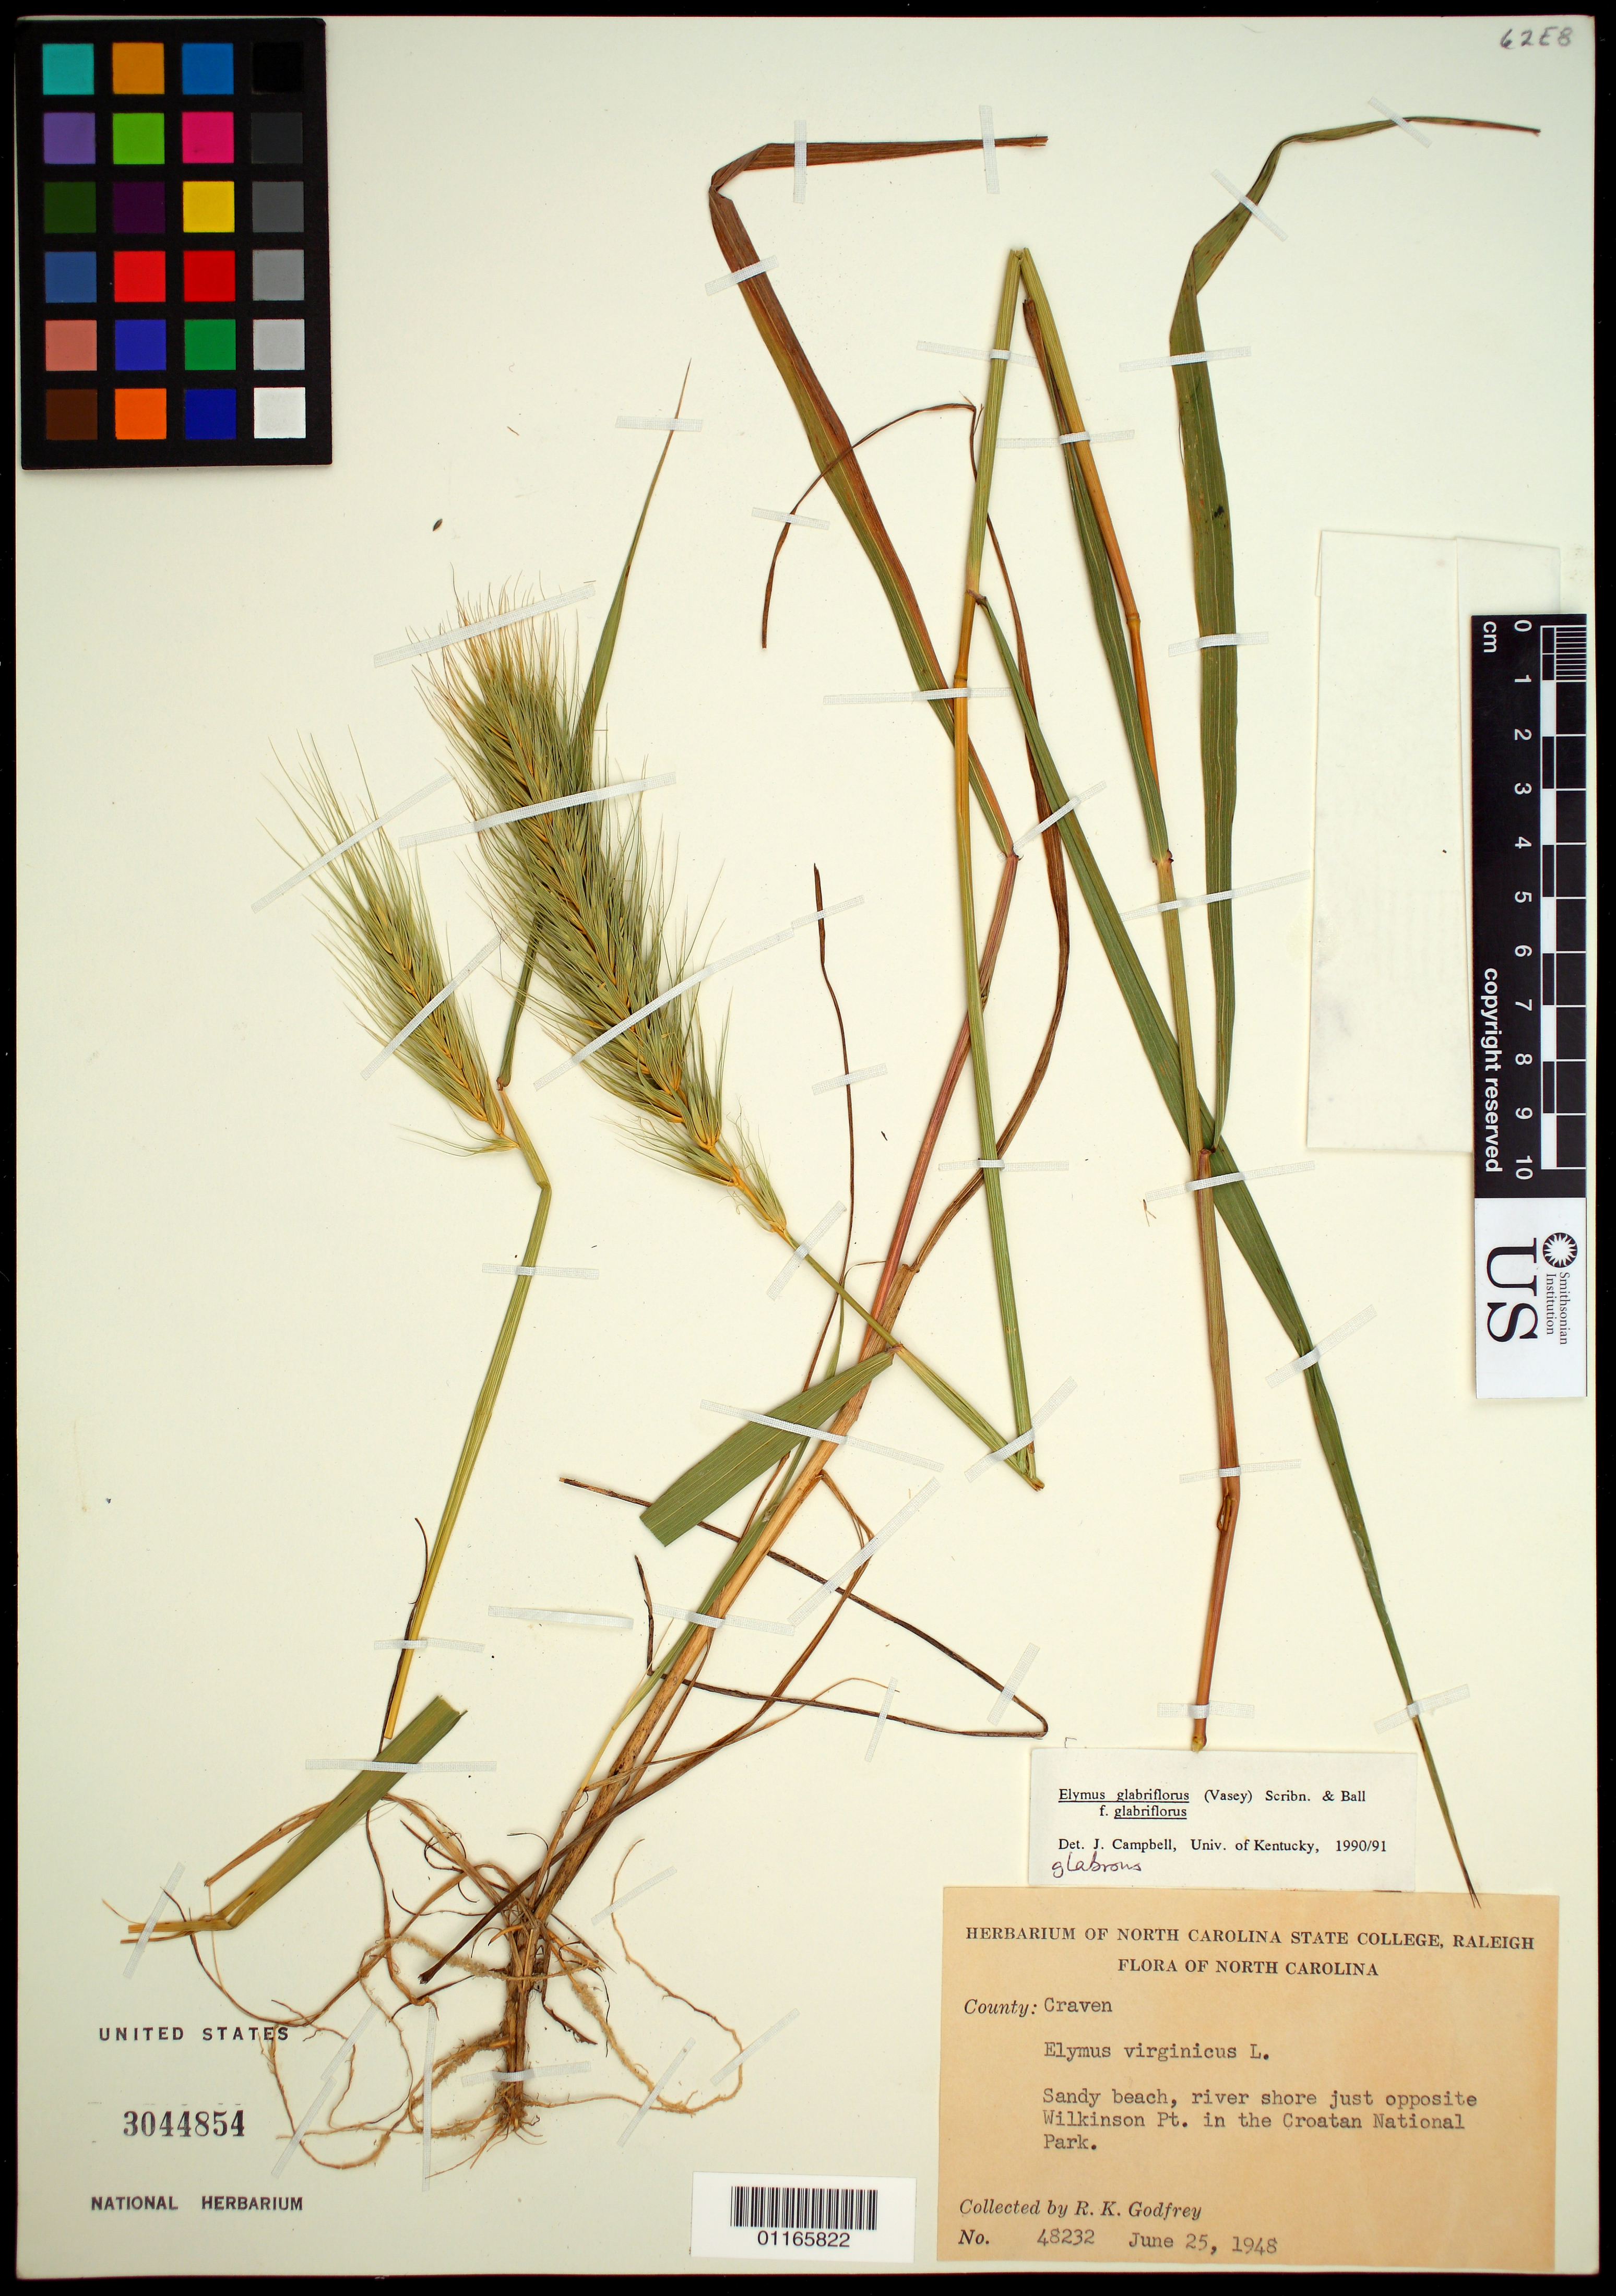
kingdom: Plantae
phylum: Tracheophyta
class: Liliopsida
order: Poales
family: Poaceae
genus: Elymus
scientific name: Elymus virginicus var. intermedius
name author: L.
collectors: R. K. Godfrey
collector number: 48232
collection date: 1948-06-25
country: United States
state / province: North Carolina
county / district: Craven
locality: River shore just opposite Wilkinson Pt. in the Croatan National Park.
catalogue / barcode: US 3044854